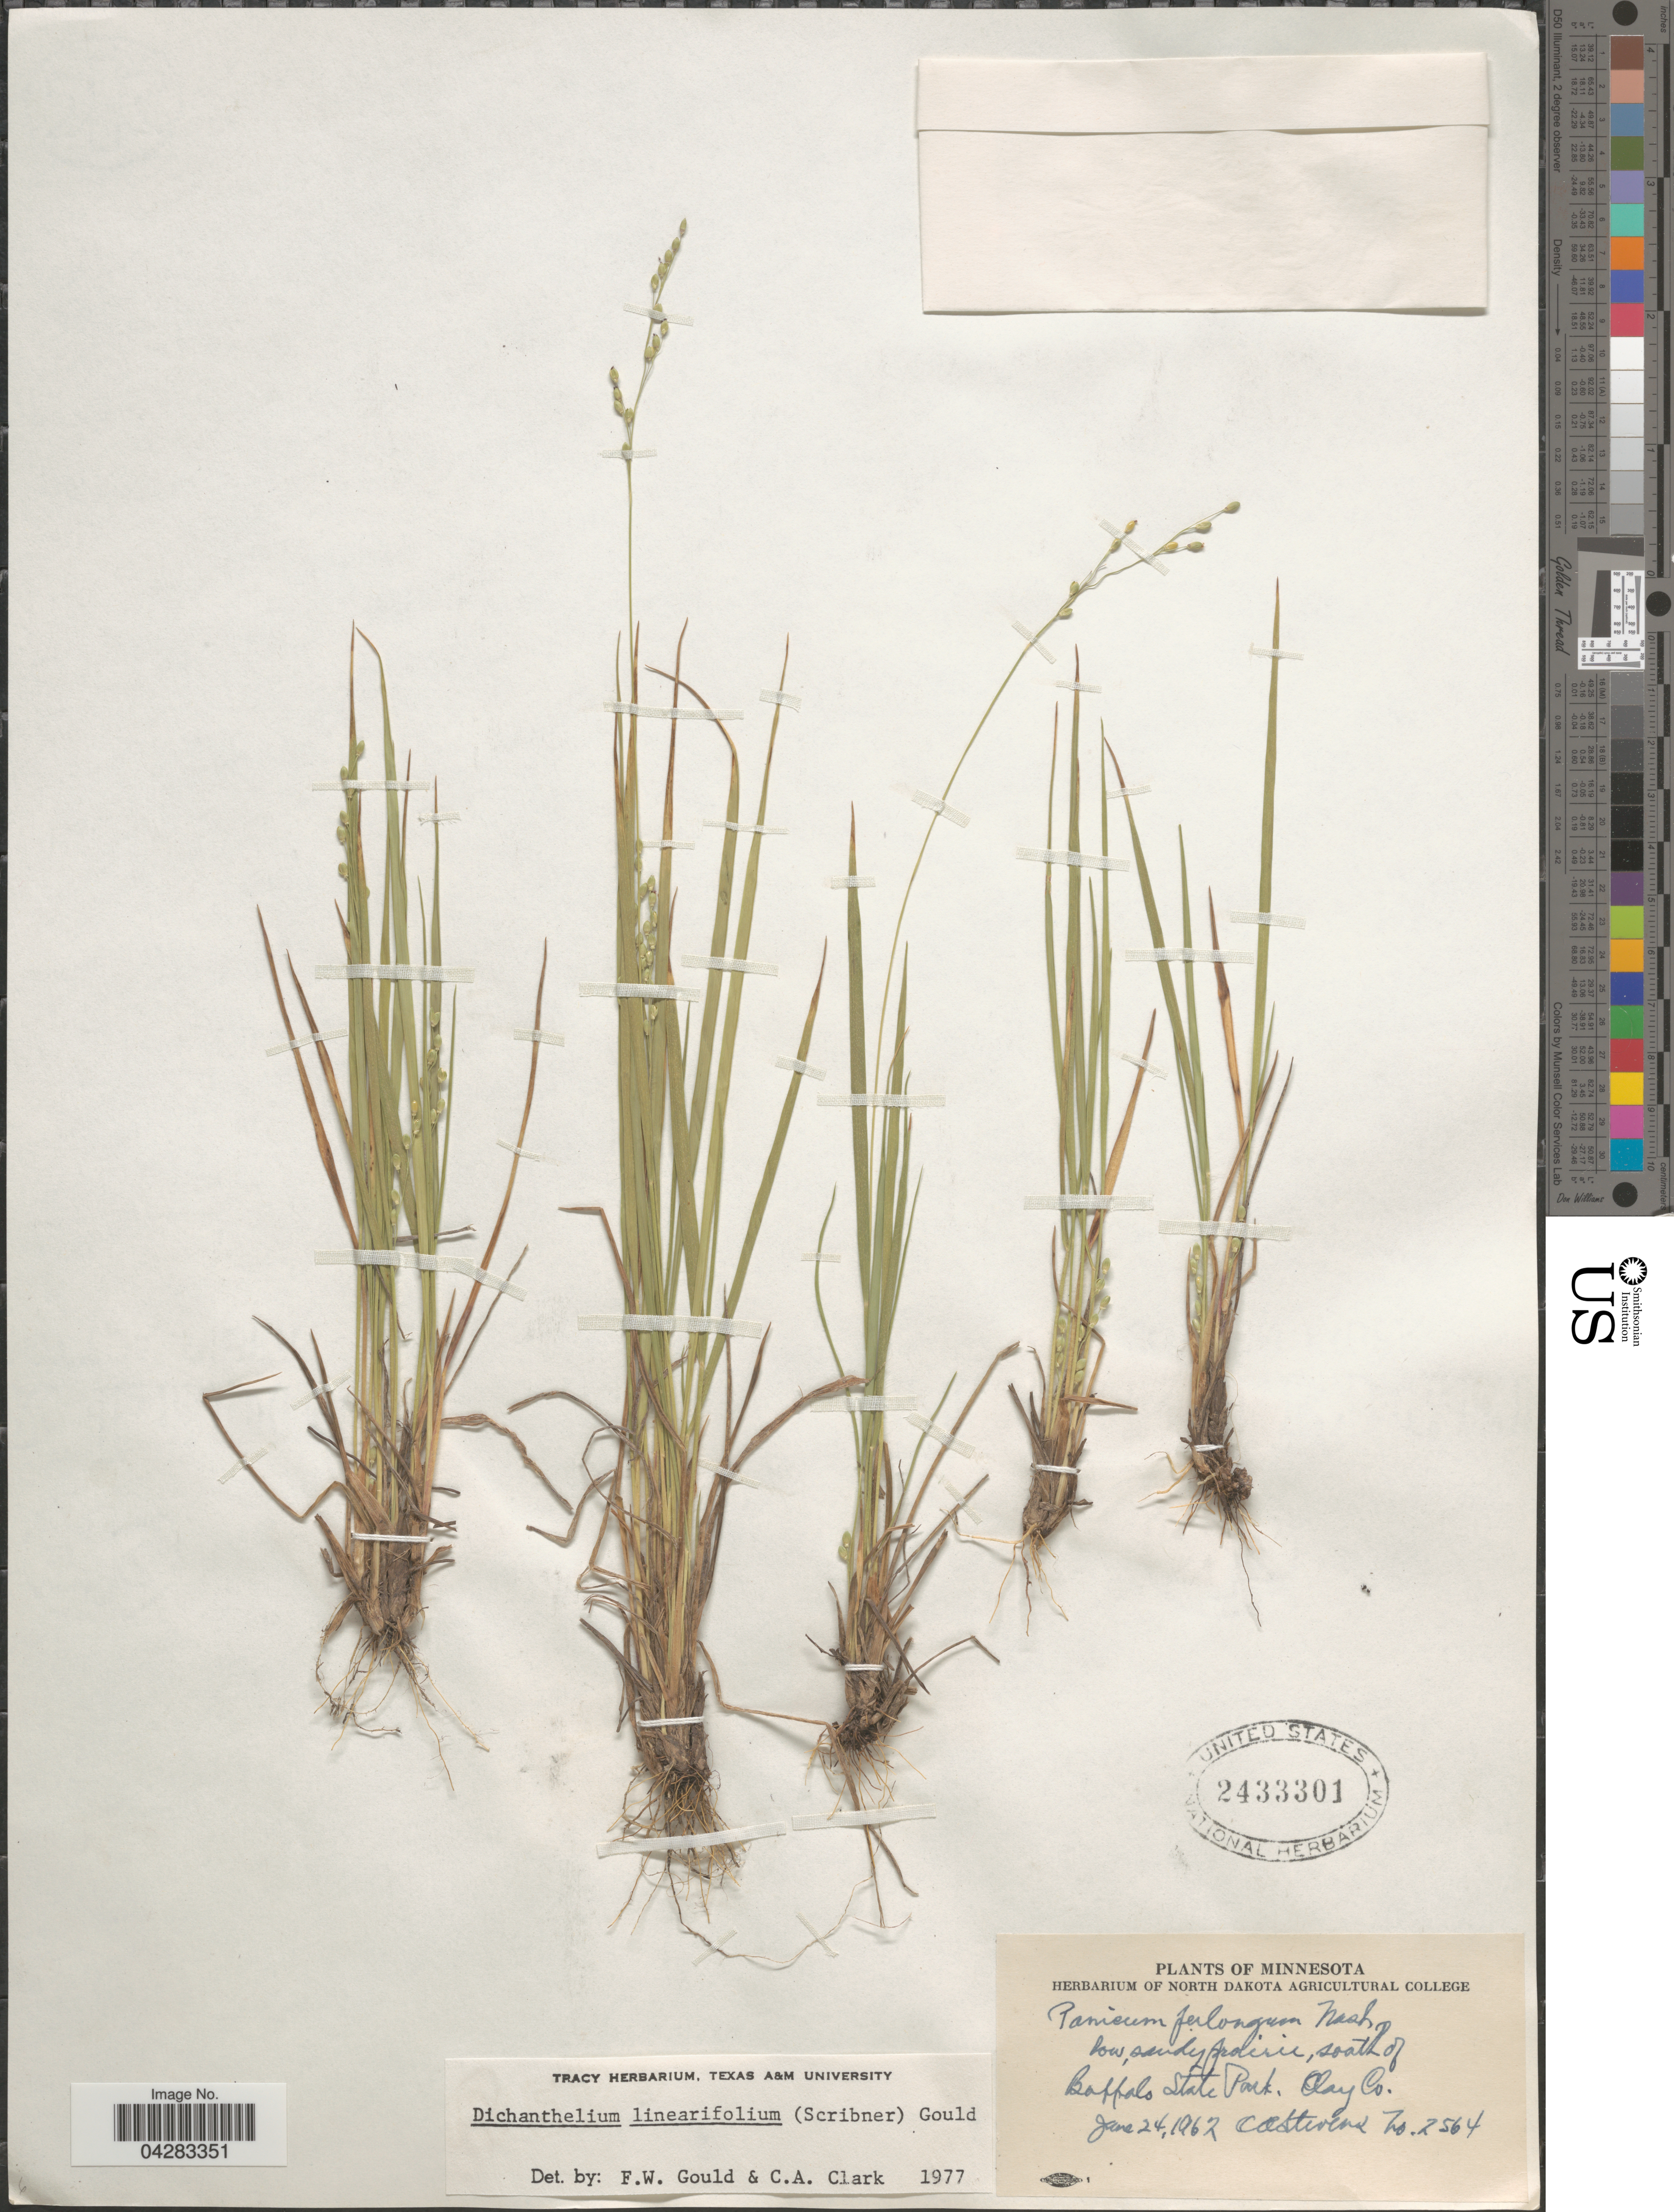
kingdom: Plantae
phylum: Tracheophyta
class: Liliopsida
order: Poales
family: Poaceae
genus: Dichanthelium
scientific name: Dichanthelium linearifolium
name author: (Scribn.) Gould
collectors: O. A. Stevens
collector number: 2564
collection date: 1962-06-24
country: United States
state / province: Minnesota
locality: Low, sandy prairie, south of Buffalo State Park, Clay Co.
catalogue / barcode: US 2433301